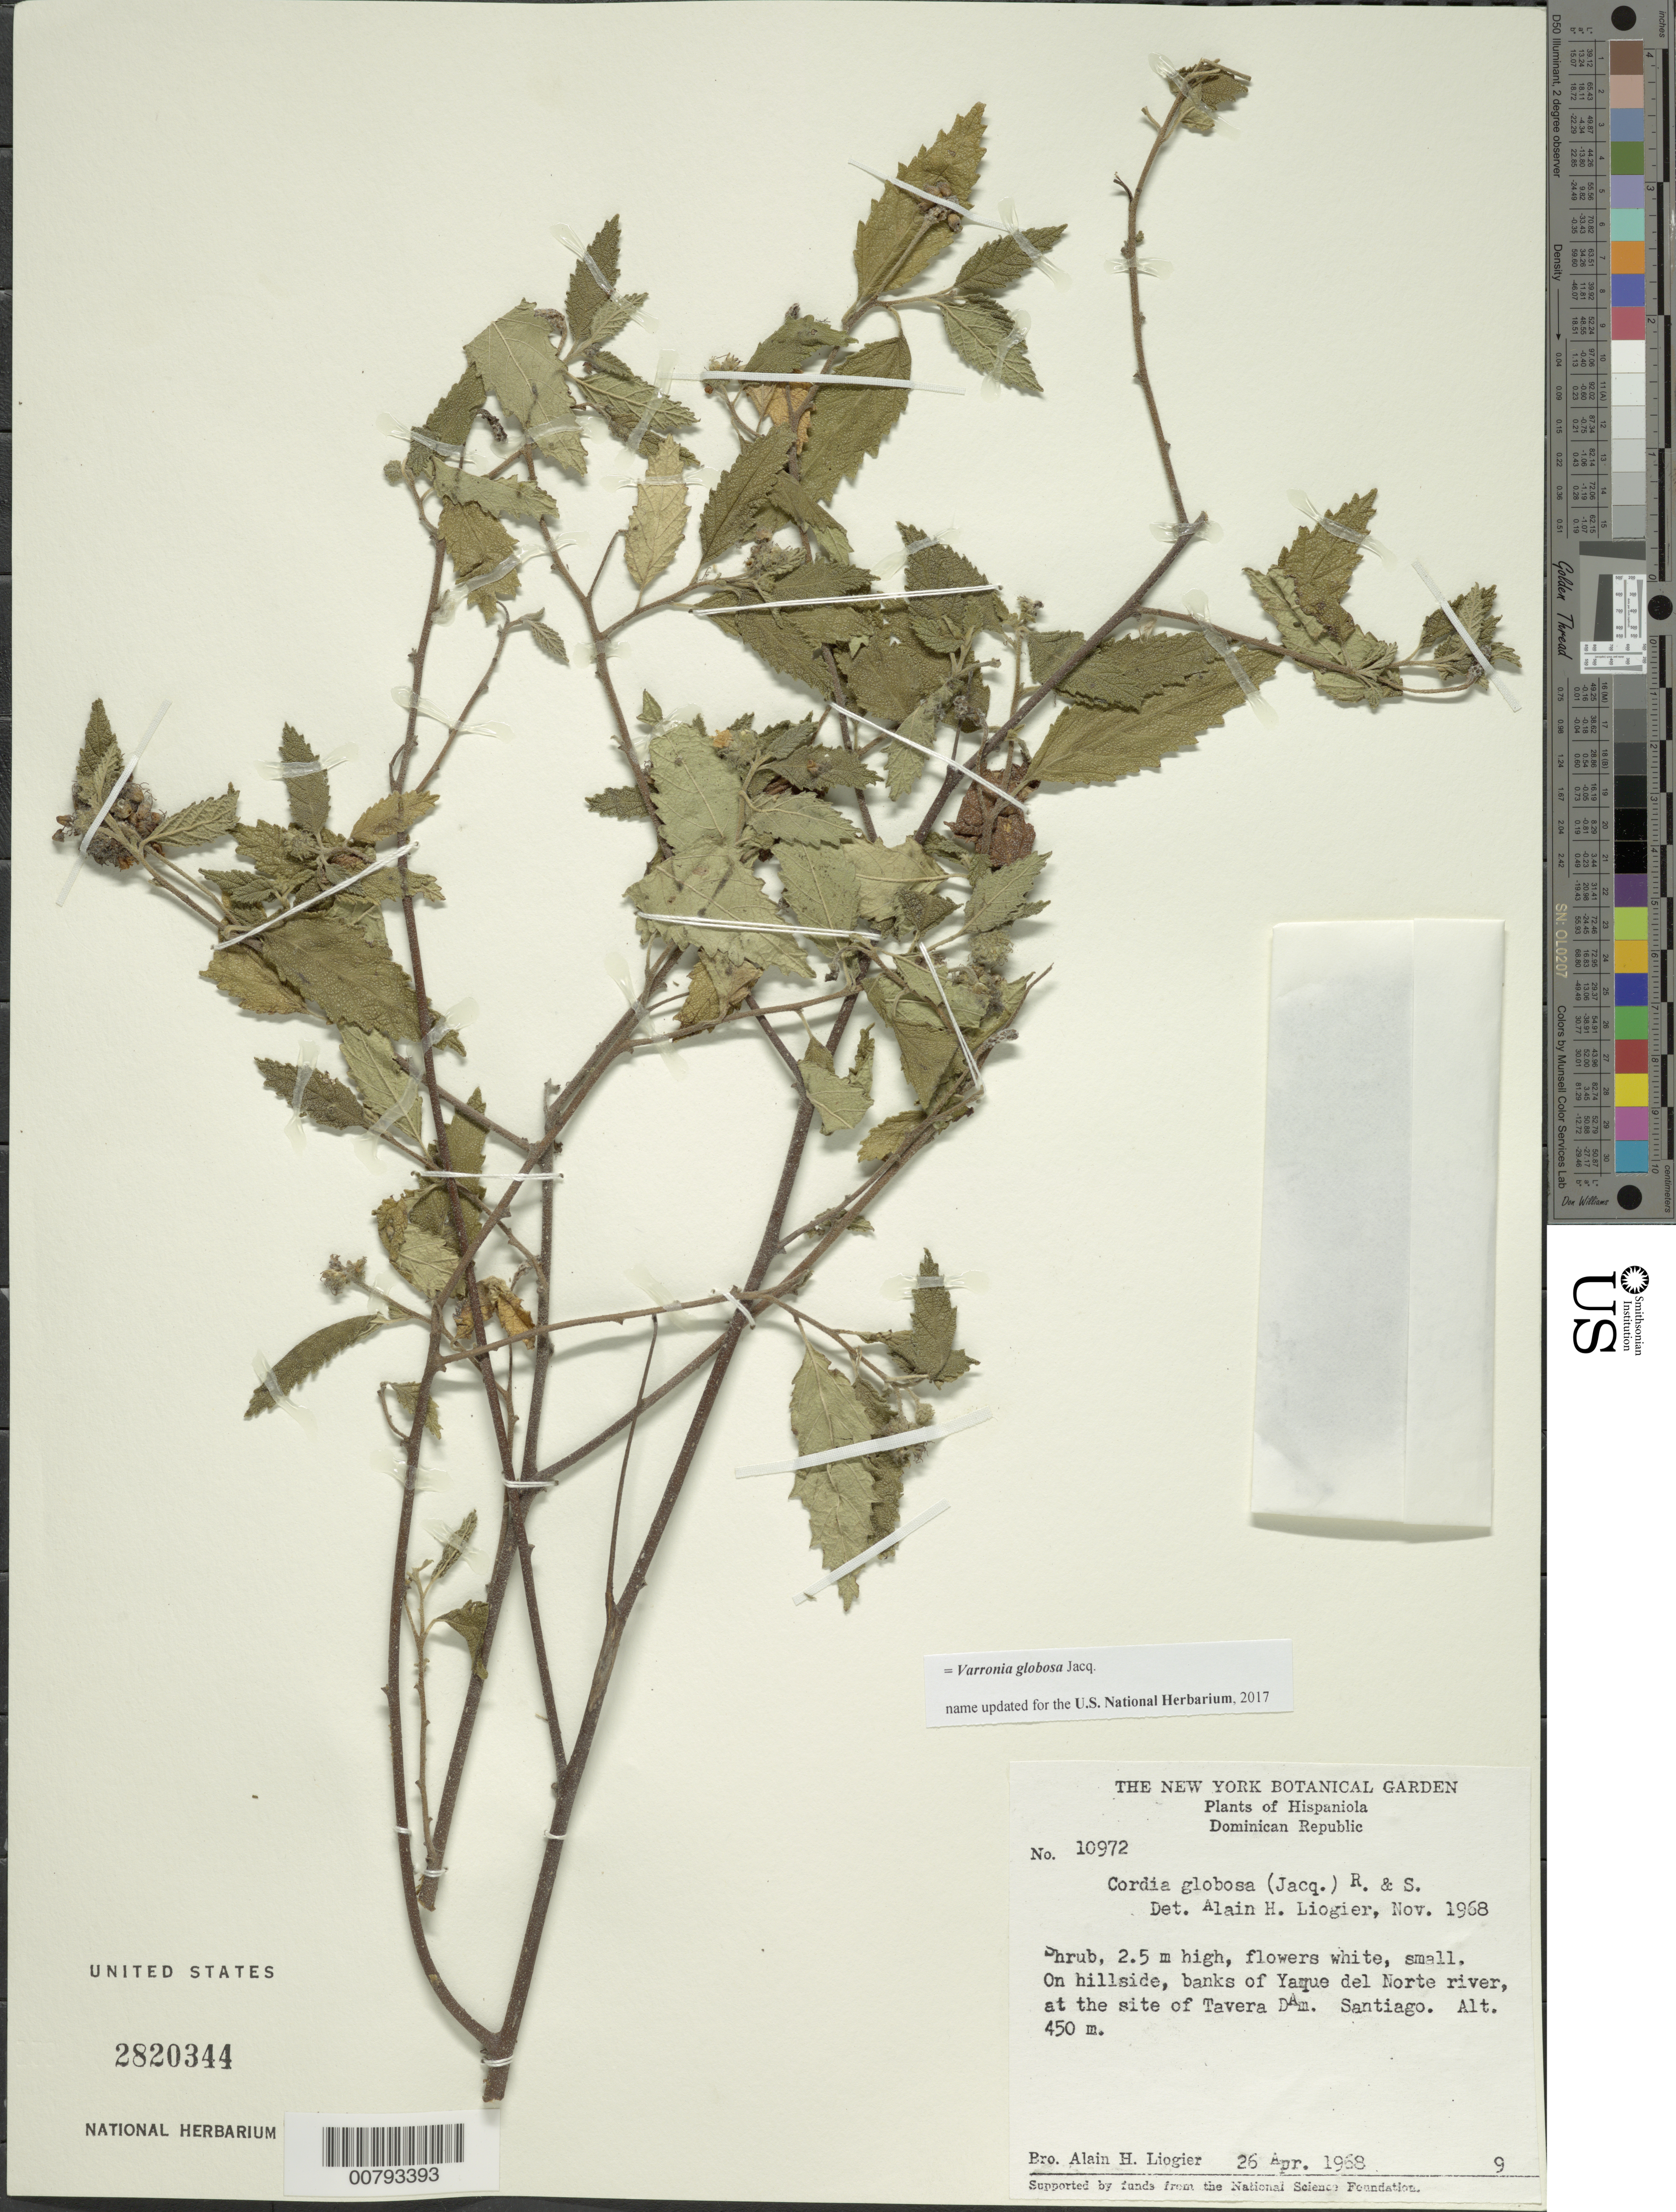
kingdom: Plantae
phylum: Tracheophyta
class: Magnoliopsida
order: Boraginales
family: Cordiaceae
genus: Cordia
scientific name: Cordia globosa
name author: (Jacq.) Kunth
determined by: Liogier, Alain H.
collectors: A. H. Liogier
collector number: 10972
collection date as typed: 26 Apr 1968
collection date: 1968-04-26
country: Dominican Republic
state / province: Santiago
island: Hispaniola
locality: At the site of Tavera Dam., banks of Yaque del Norte river.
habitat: On hillside.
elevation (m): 450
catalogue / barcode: US 2820344